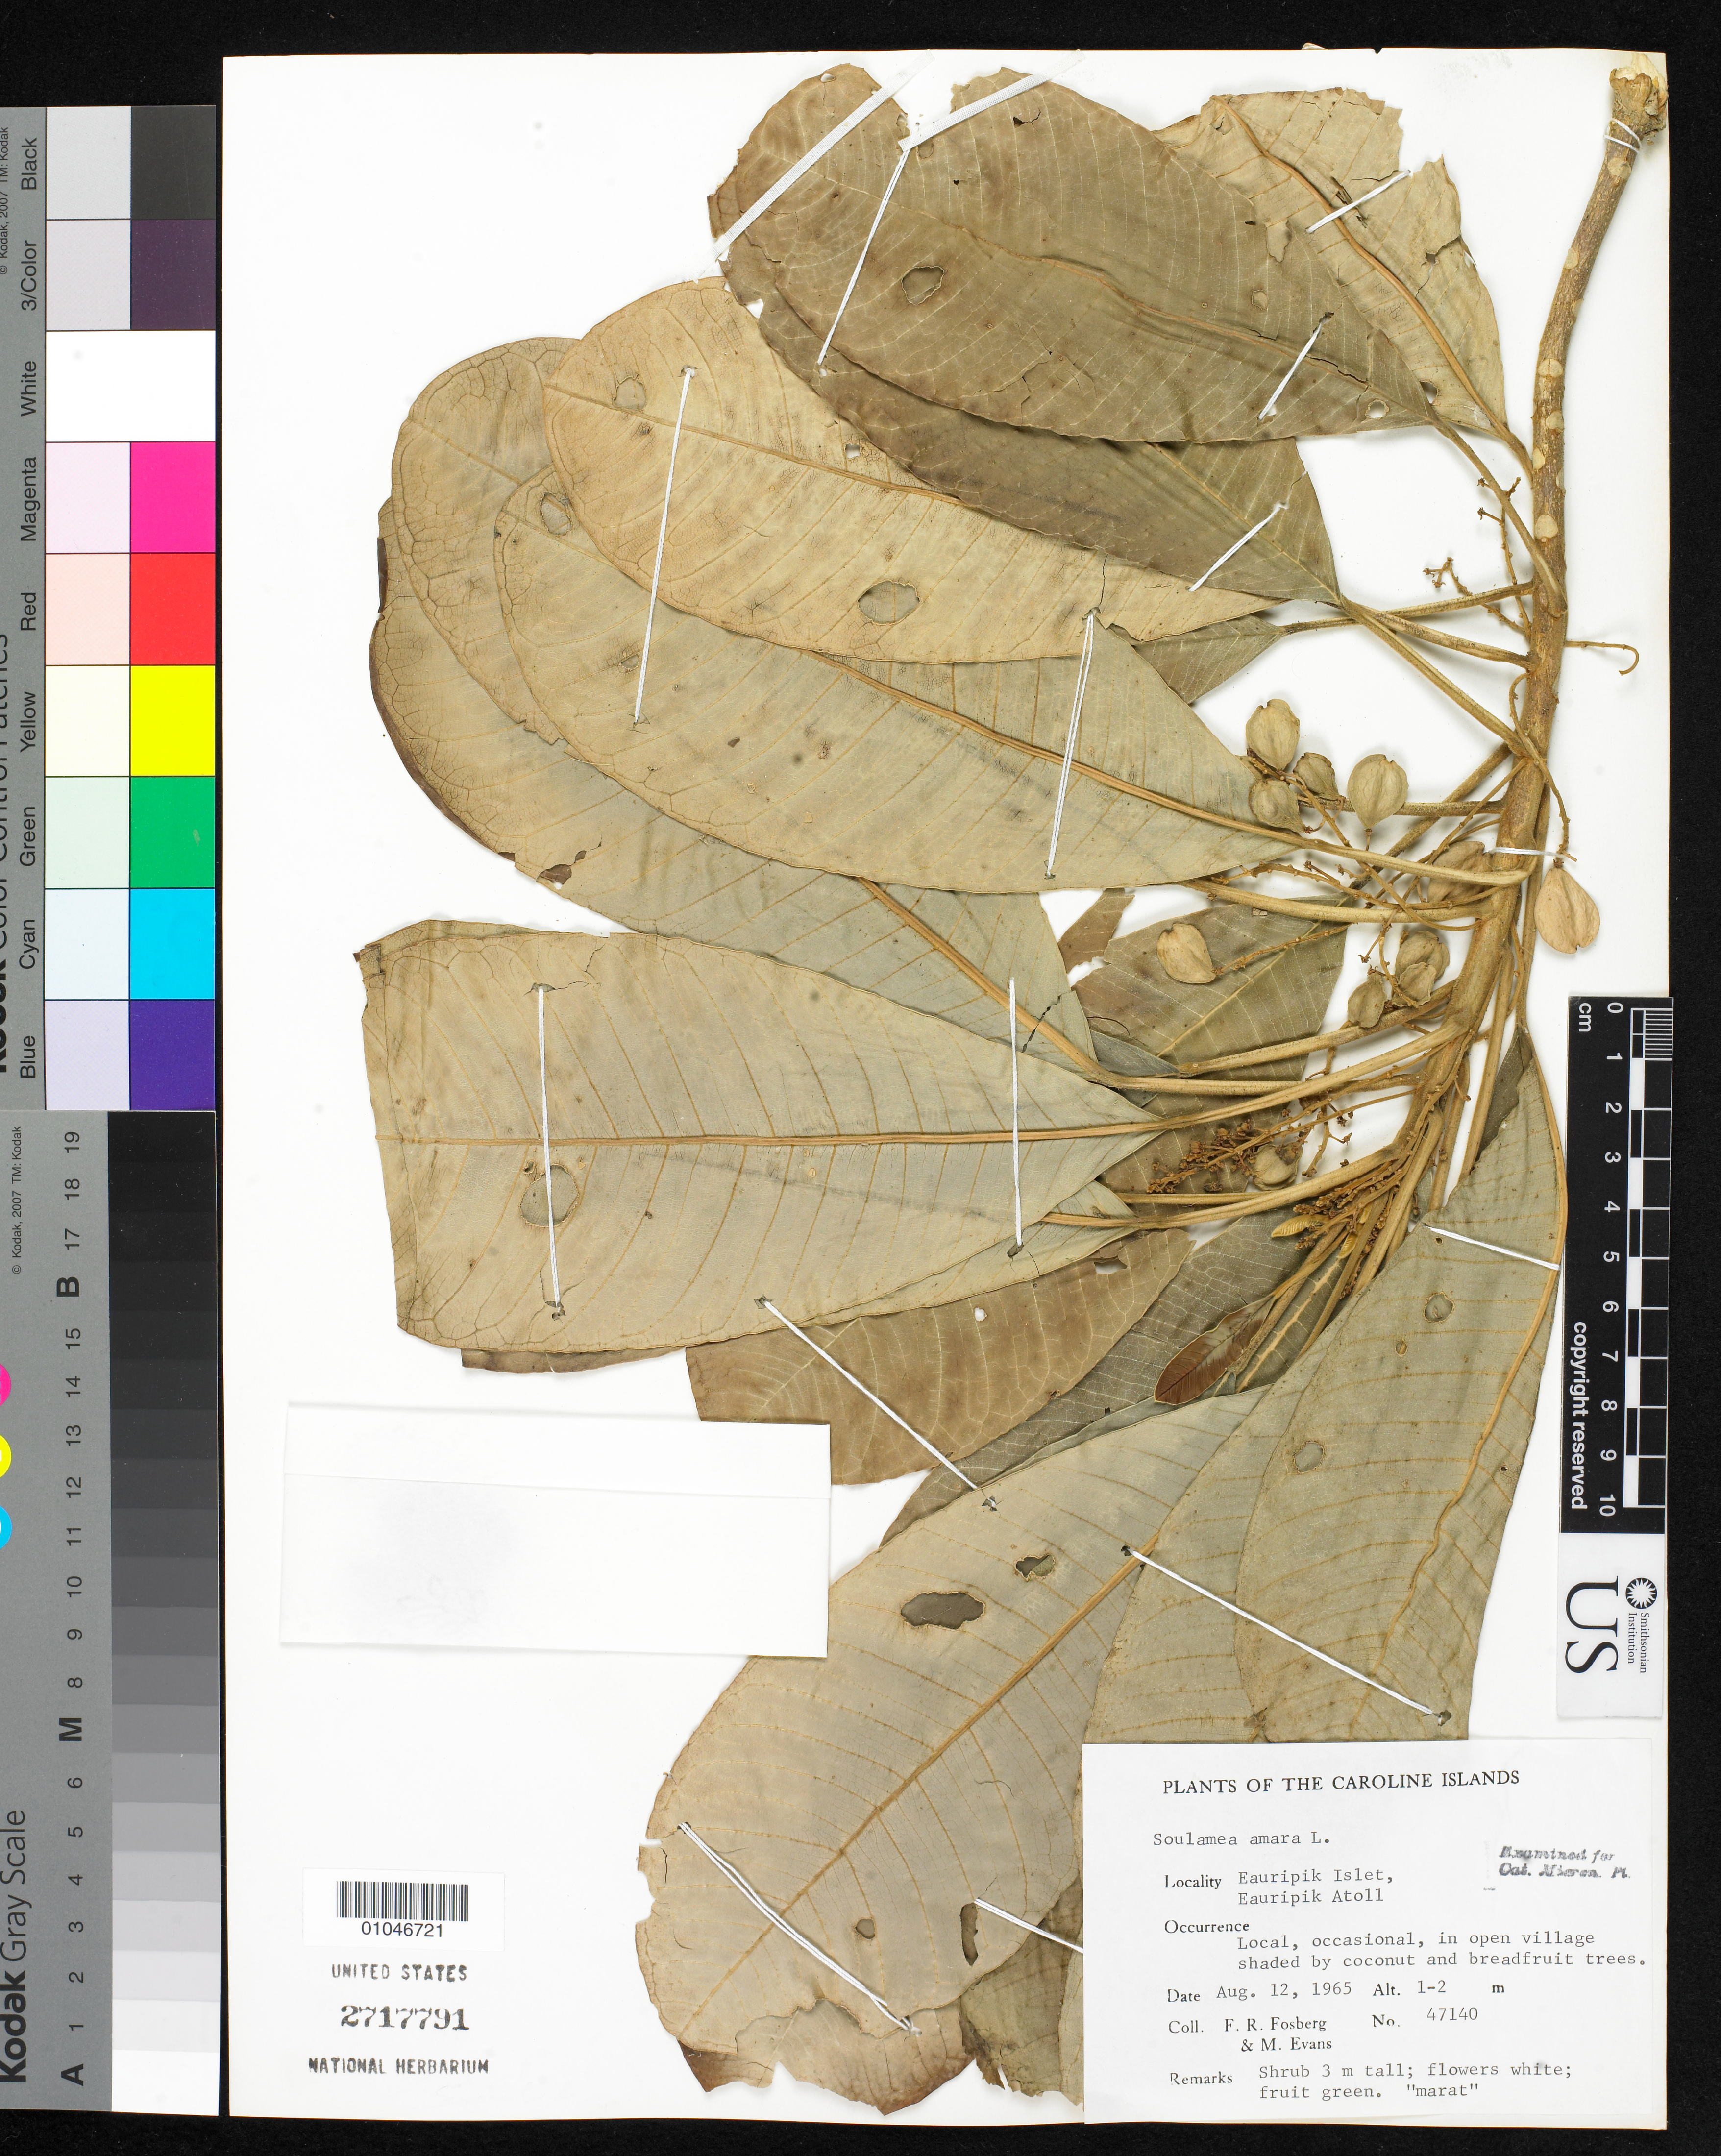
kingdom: Plantae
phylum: Tracheophyta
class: Magnoliopsida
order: Sapindales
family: Simaroubaceae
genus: Soulamea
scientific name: Soulamea amara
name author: Lam.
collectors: F. R. Fosberg & M. Evans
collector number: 47140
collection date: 1965-08-12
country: Micronesia, Federated States of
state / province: Yap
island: Eauripik Atoll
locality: Eauripik Islet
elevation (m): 1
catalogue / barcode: US 2717791